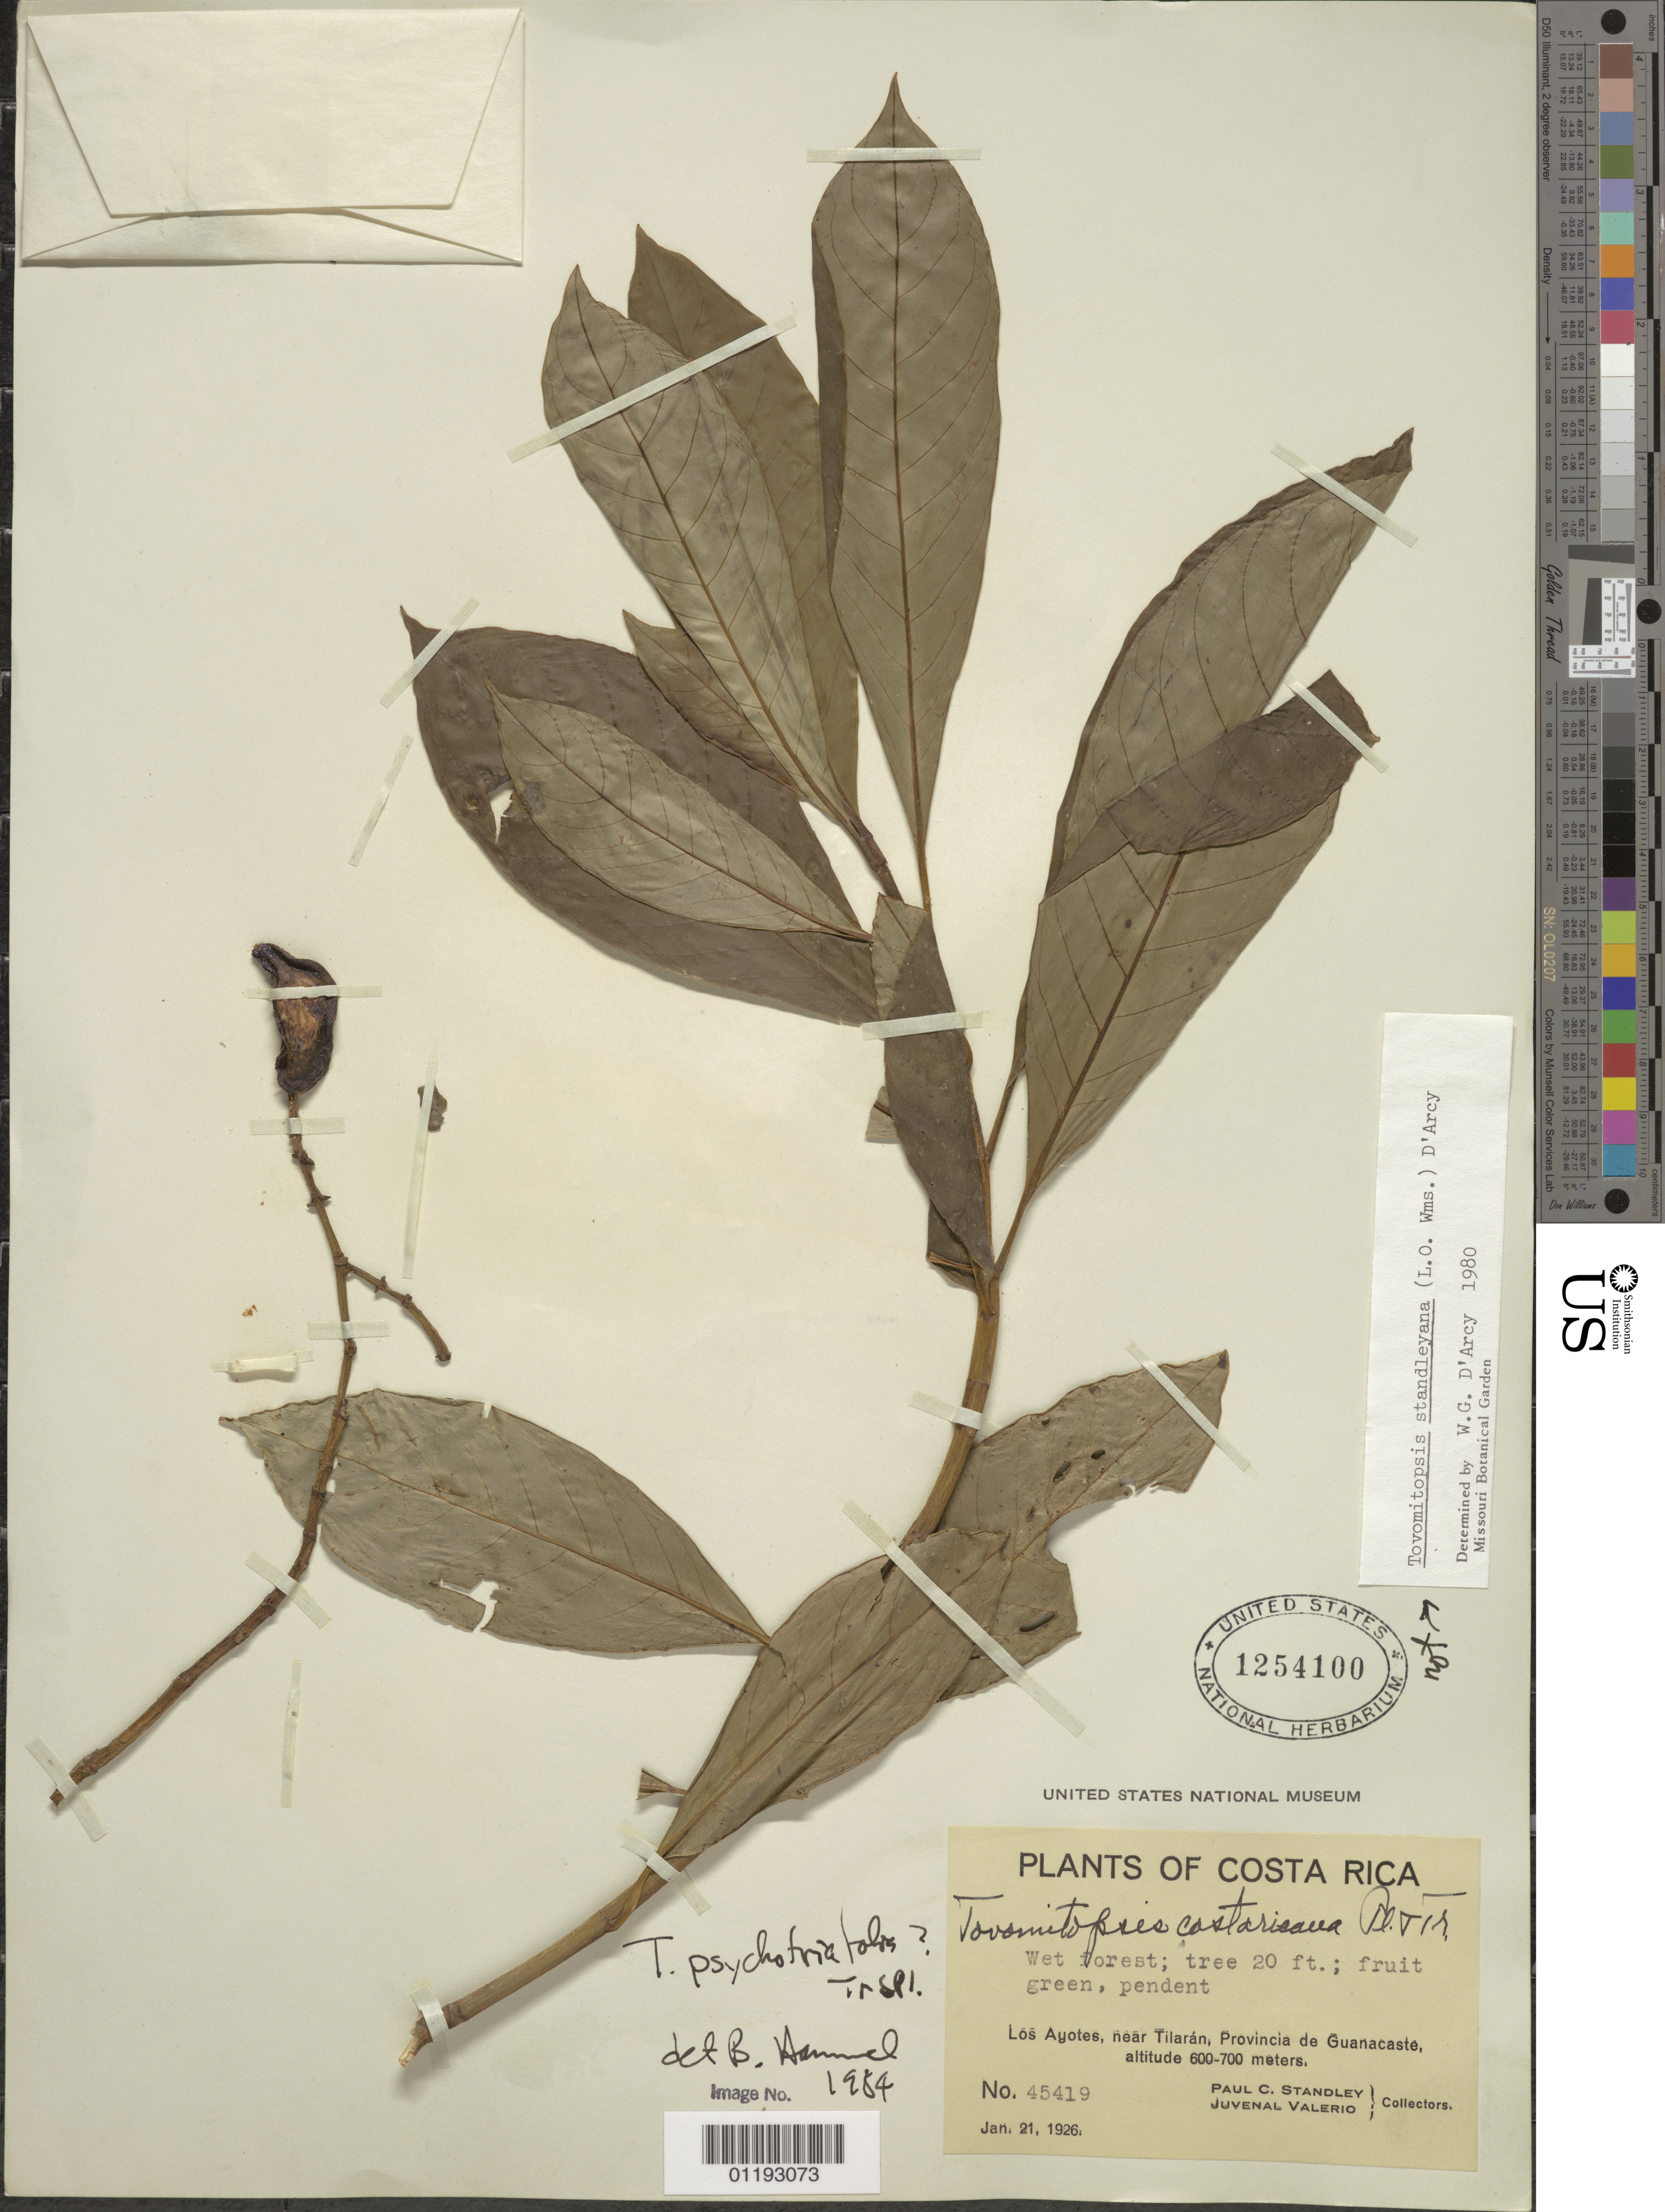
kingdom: Plantae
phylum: Tracheophyta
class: Magnoliopsida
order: Malpighiales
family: Clusiaceae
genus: Tovomitopsis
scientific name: Tovomitopsis psychotriaefolia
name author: Oerst. et al.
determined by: Hammel, --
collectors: P. C. Standley & J. Valerio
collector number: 45419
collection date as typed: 21 Jan 1926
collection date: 1926-01-21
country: Costa Rica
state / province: Guanacaste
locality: Los Ayotes, near Tilarán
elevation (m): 600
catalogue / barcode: US 1254100